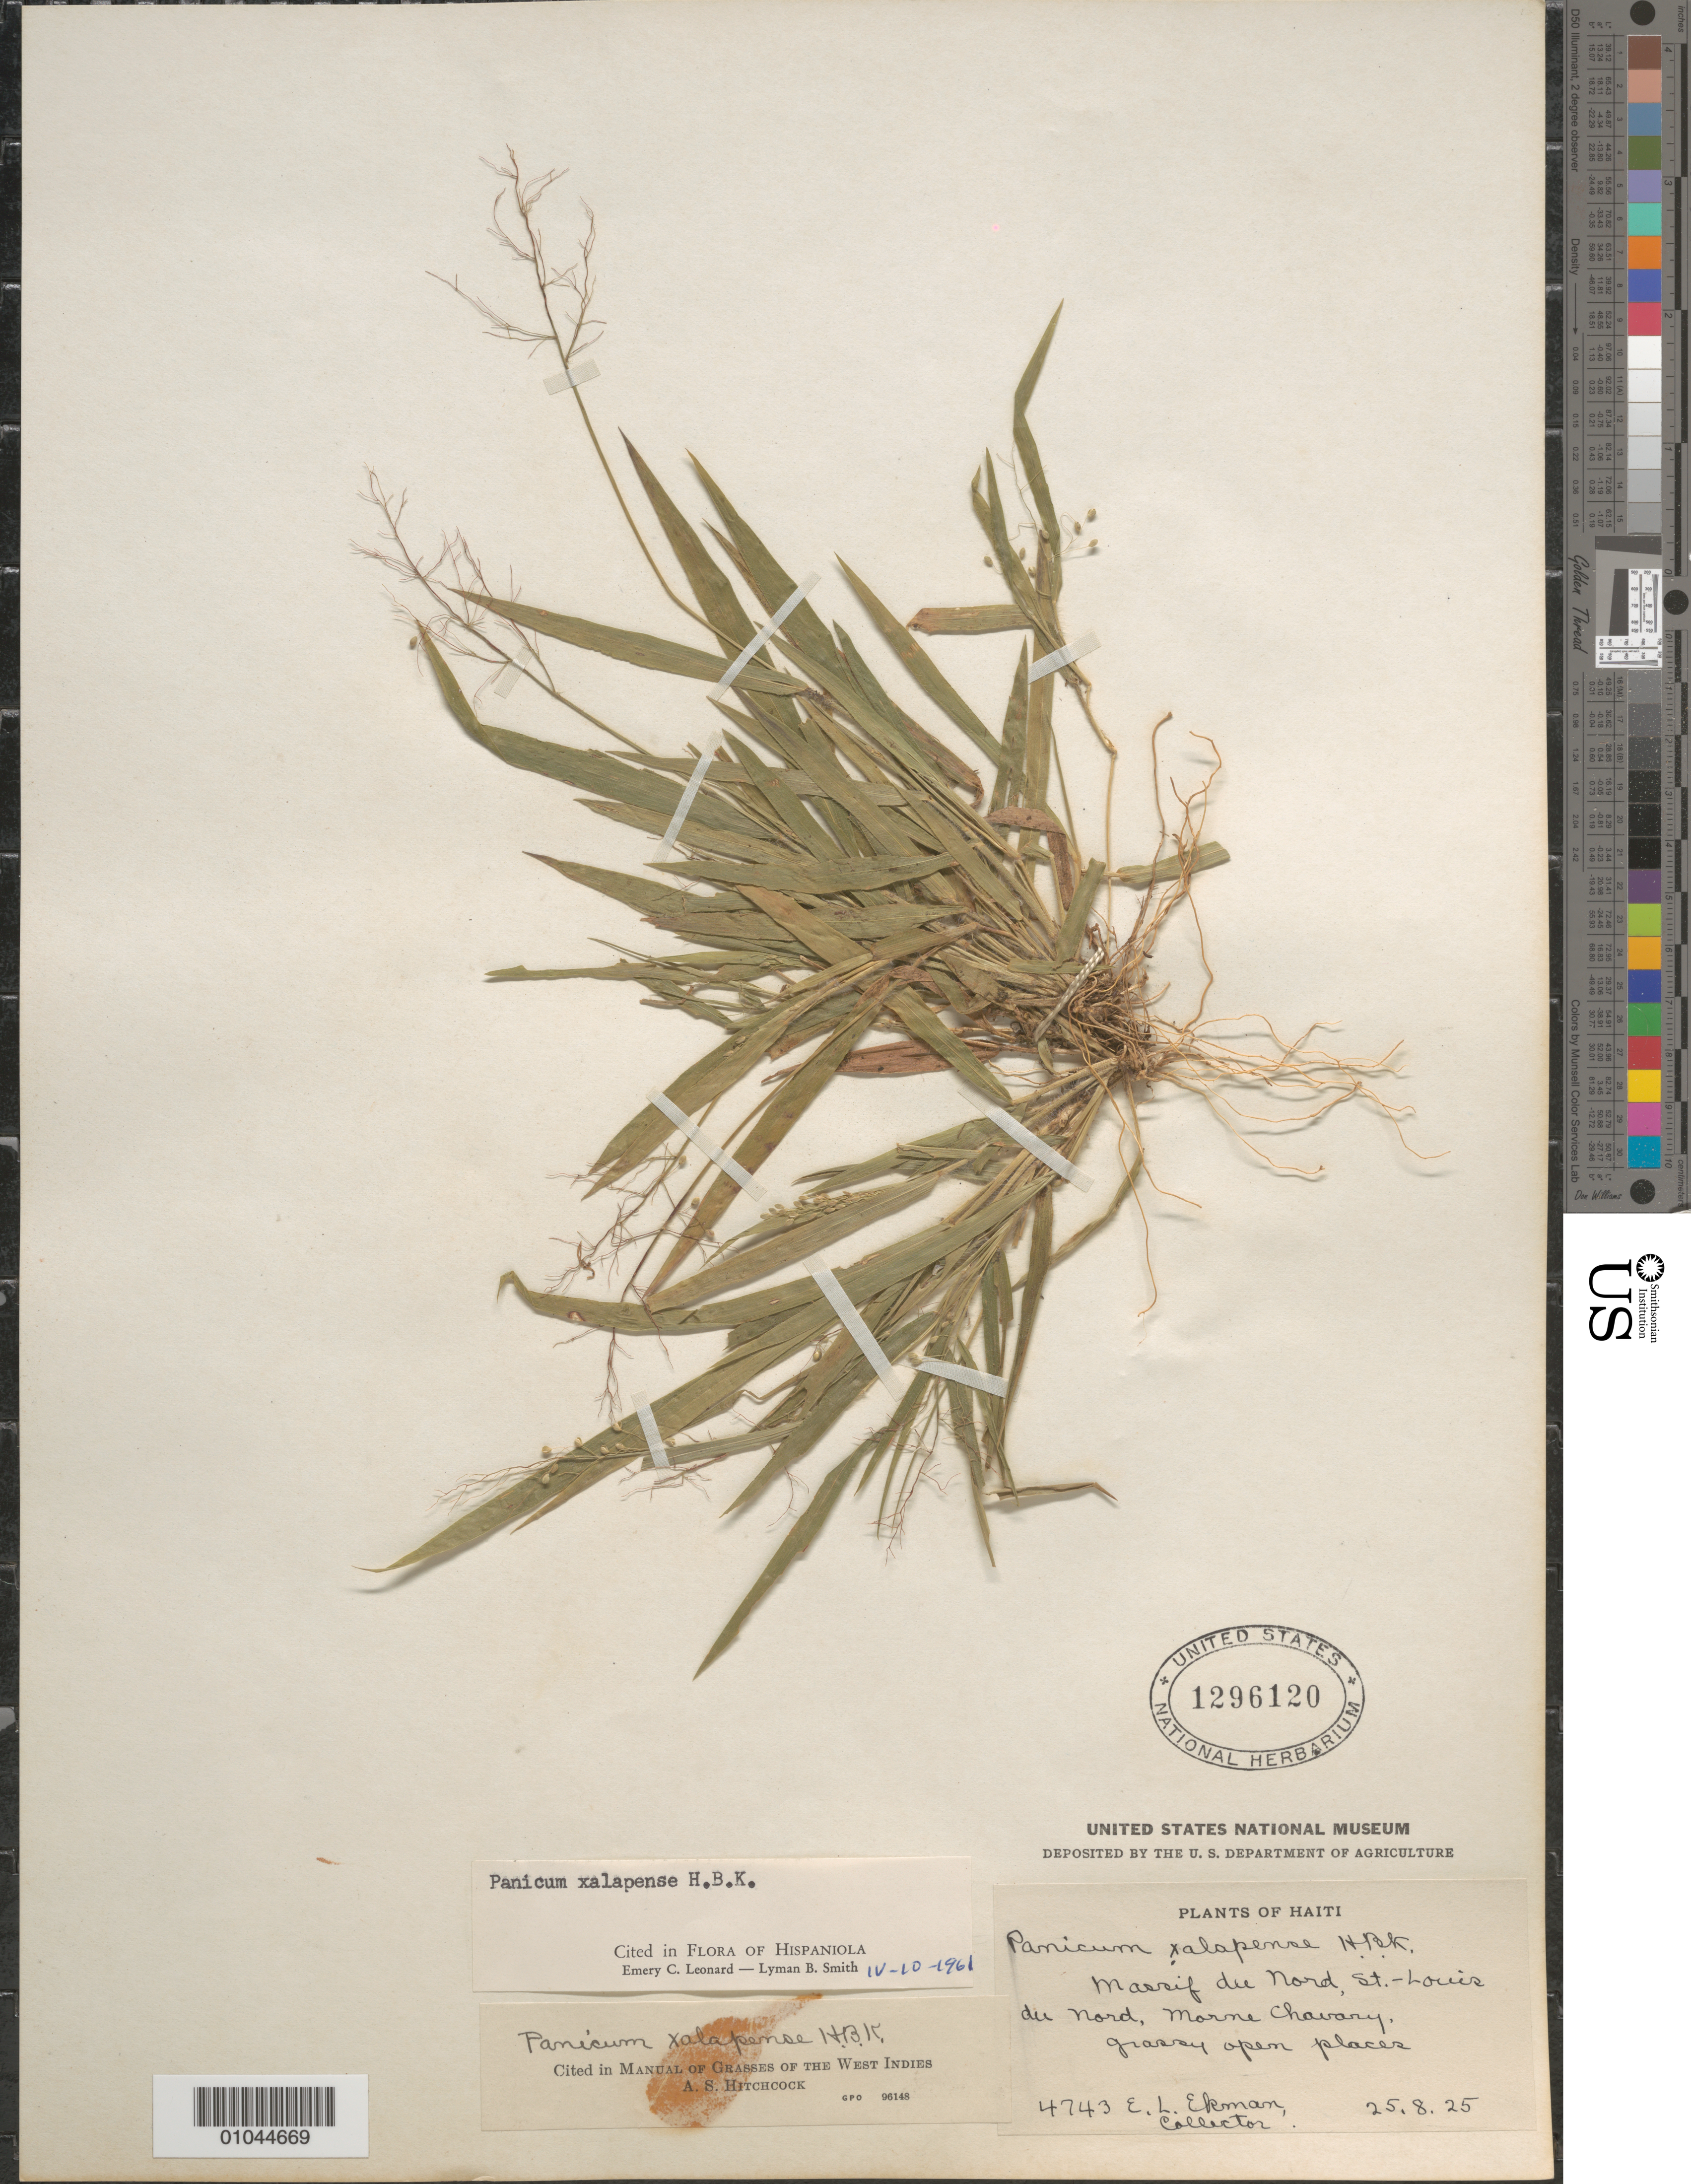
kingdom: Plantae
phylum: Tracheophyta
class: Liliopsida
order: Poales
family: Poaceae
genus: Panicum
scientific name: Panicum xalapense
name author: Kunth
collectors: E. L. Ekman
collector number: H 4743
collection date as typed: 25 Aug 1925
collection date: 1925-08-25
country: Haiti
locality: Massif du Nord, St. Louis du Nord, Morne Chavary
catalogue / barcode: US 1296120